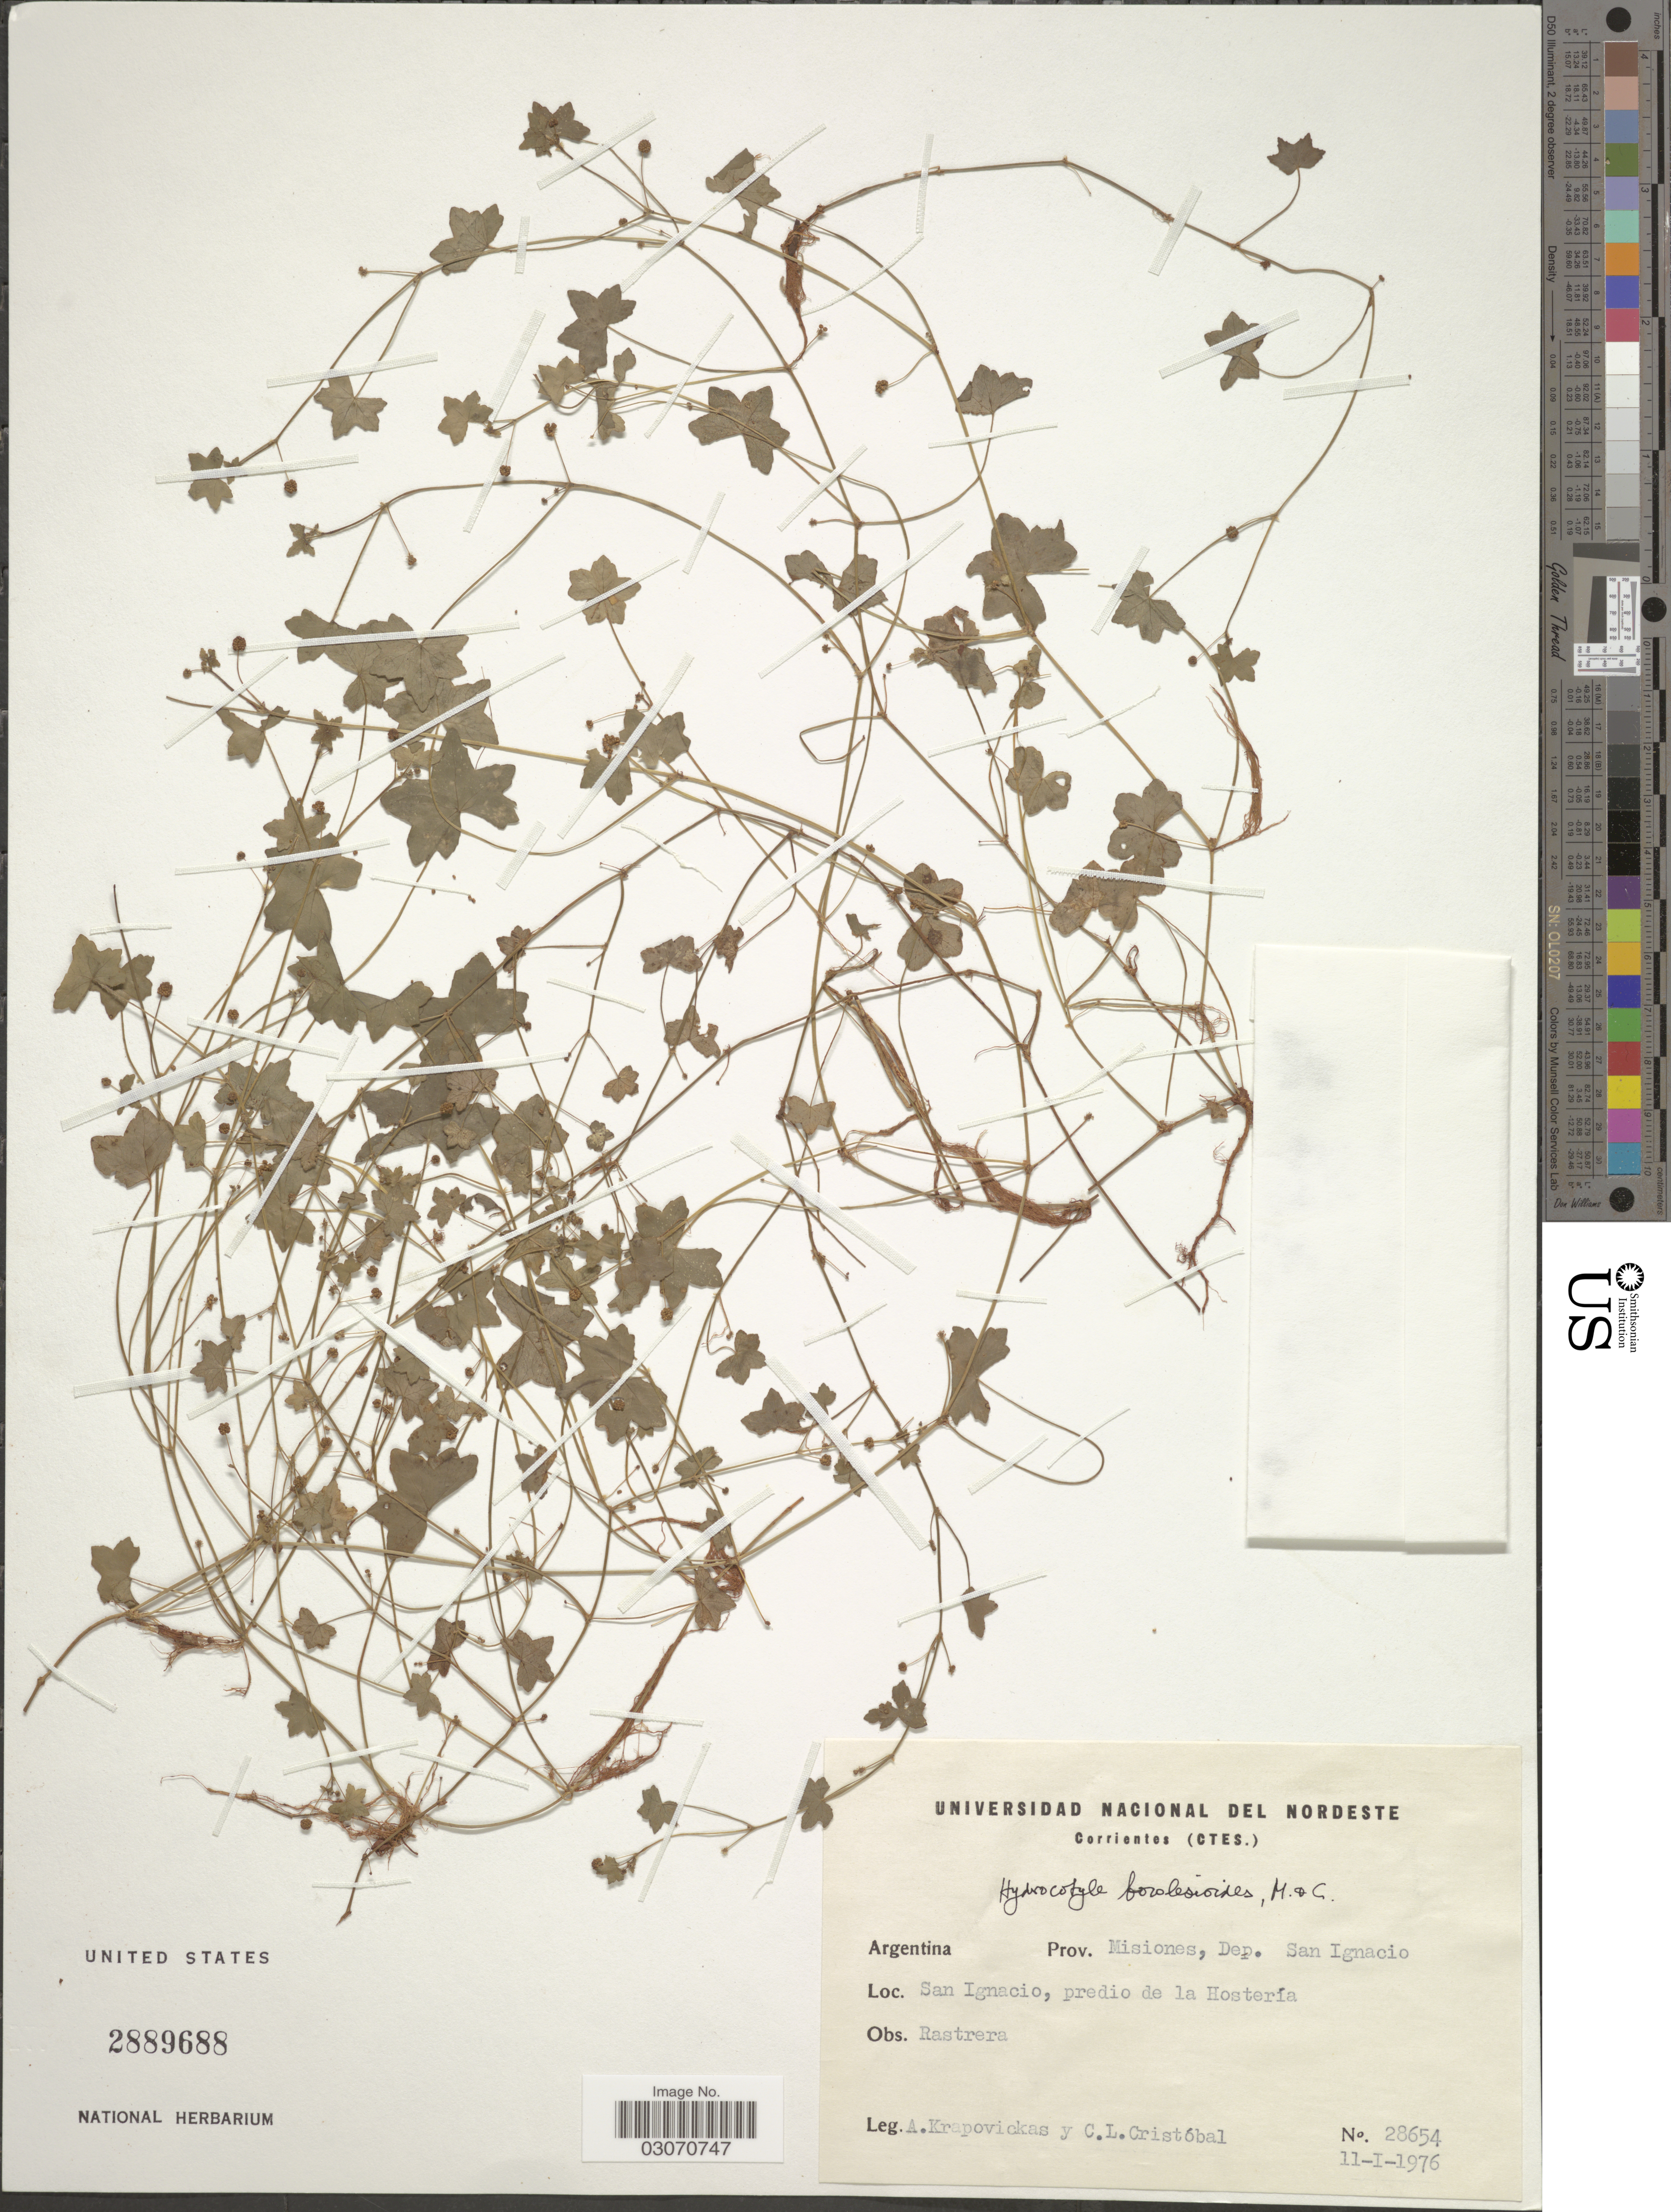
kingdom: Plantae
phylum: Tracheophyta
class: Magnoliopsida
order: Apiales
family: Araliaceae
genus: Hydrocotyle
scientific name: Hydrocotyle bowlesioides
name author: Mathias & Constance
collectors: A. Krapovickas & C. L. Cristóbal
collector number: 28654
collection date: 1976-01-11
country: Argentina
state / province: Misiones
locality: Dep. San Ignacio. San Ignacio, predio de la Hostería.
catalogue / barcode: US 2889688